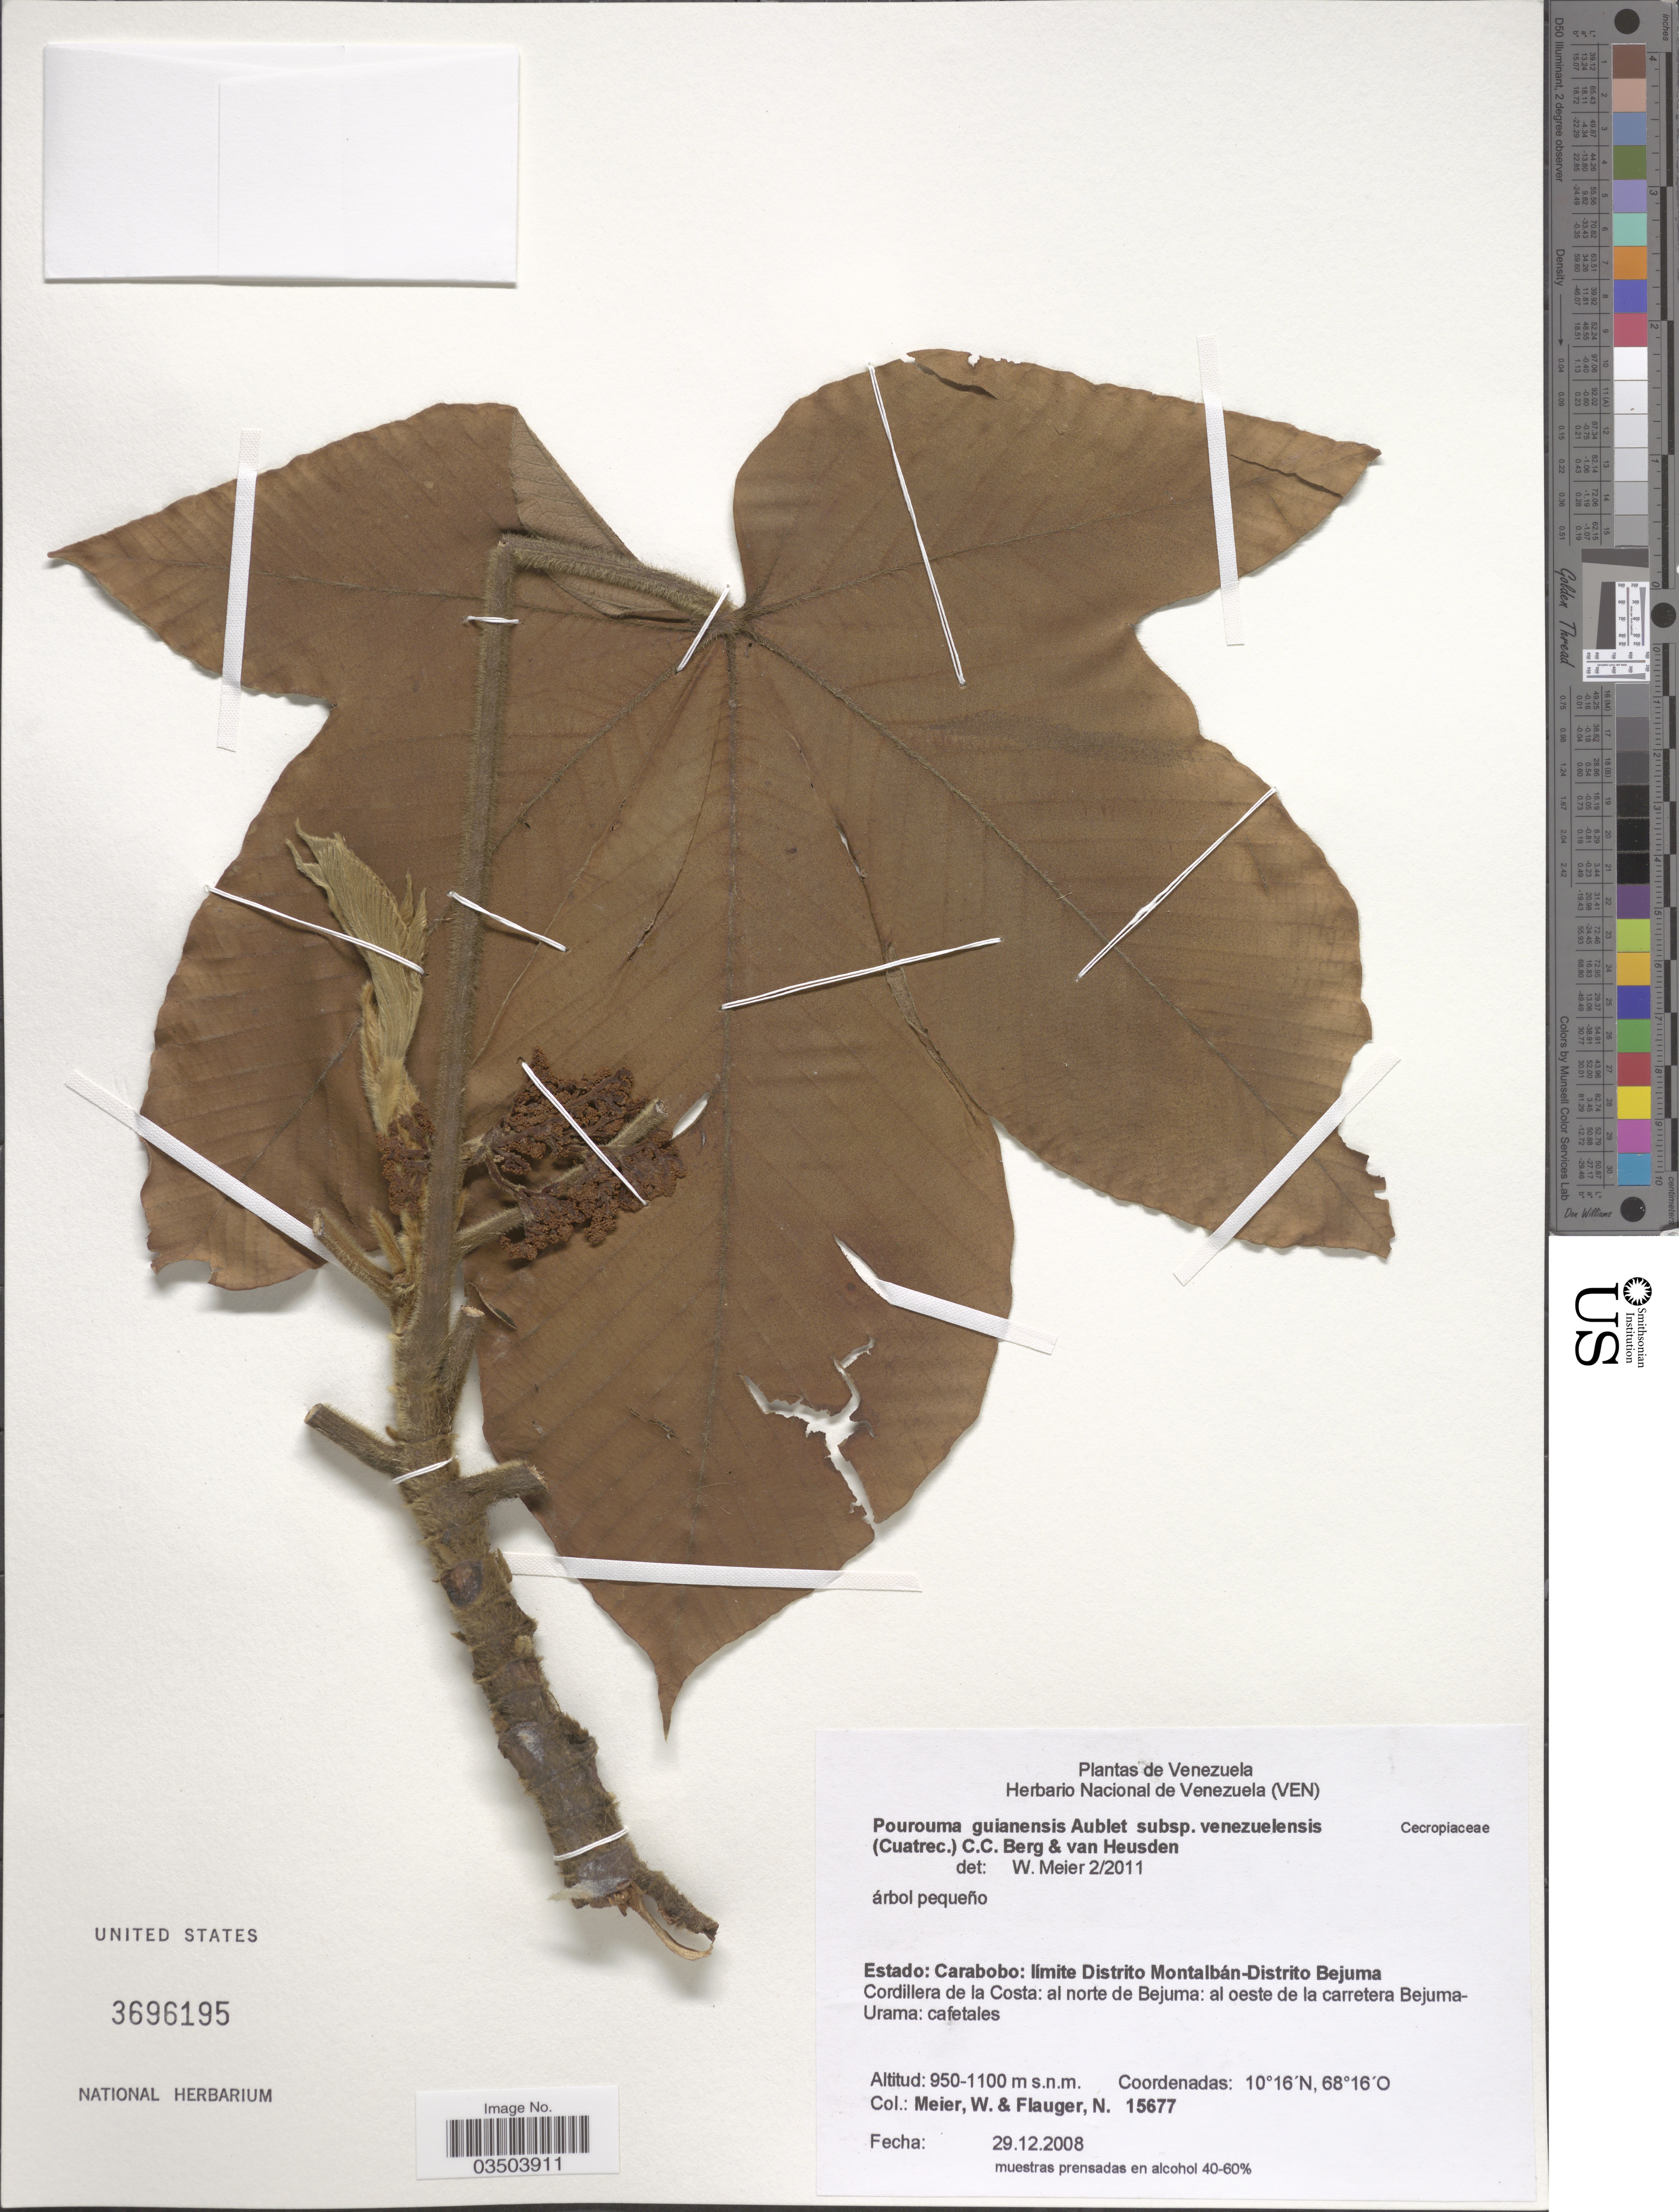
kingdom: Plantae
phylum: Tracheophyta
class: Magnoliopsida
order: Rosales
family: Urticaceae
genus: Pourouma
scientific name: Pourouma guianensis subsp. venezuelensis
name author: (Cuatrec.) C.C. Berg & Heusden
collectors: W. Meier & N. Flauger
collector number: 15677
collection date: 2008-12-29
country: Venezuela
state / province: Carabobo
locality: Límite Distrito Montalbán-Distrito Bejuma. Cordillera de la Costa: al norte de Bejuma: al oeste de la carretera Bejuma-Urama: cafetales.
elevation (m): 950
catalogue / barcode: US 3696195